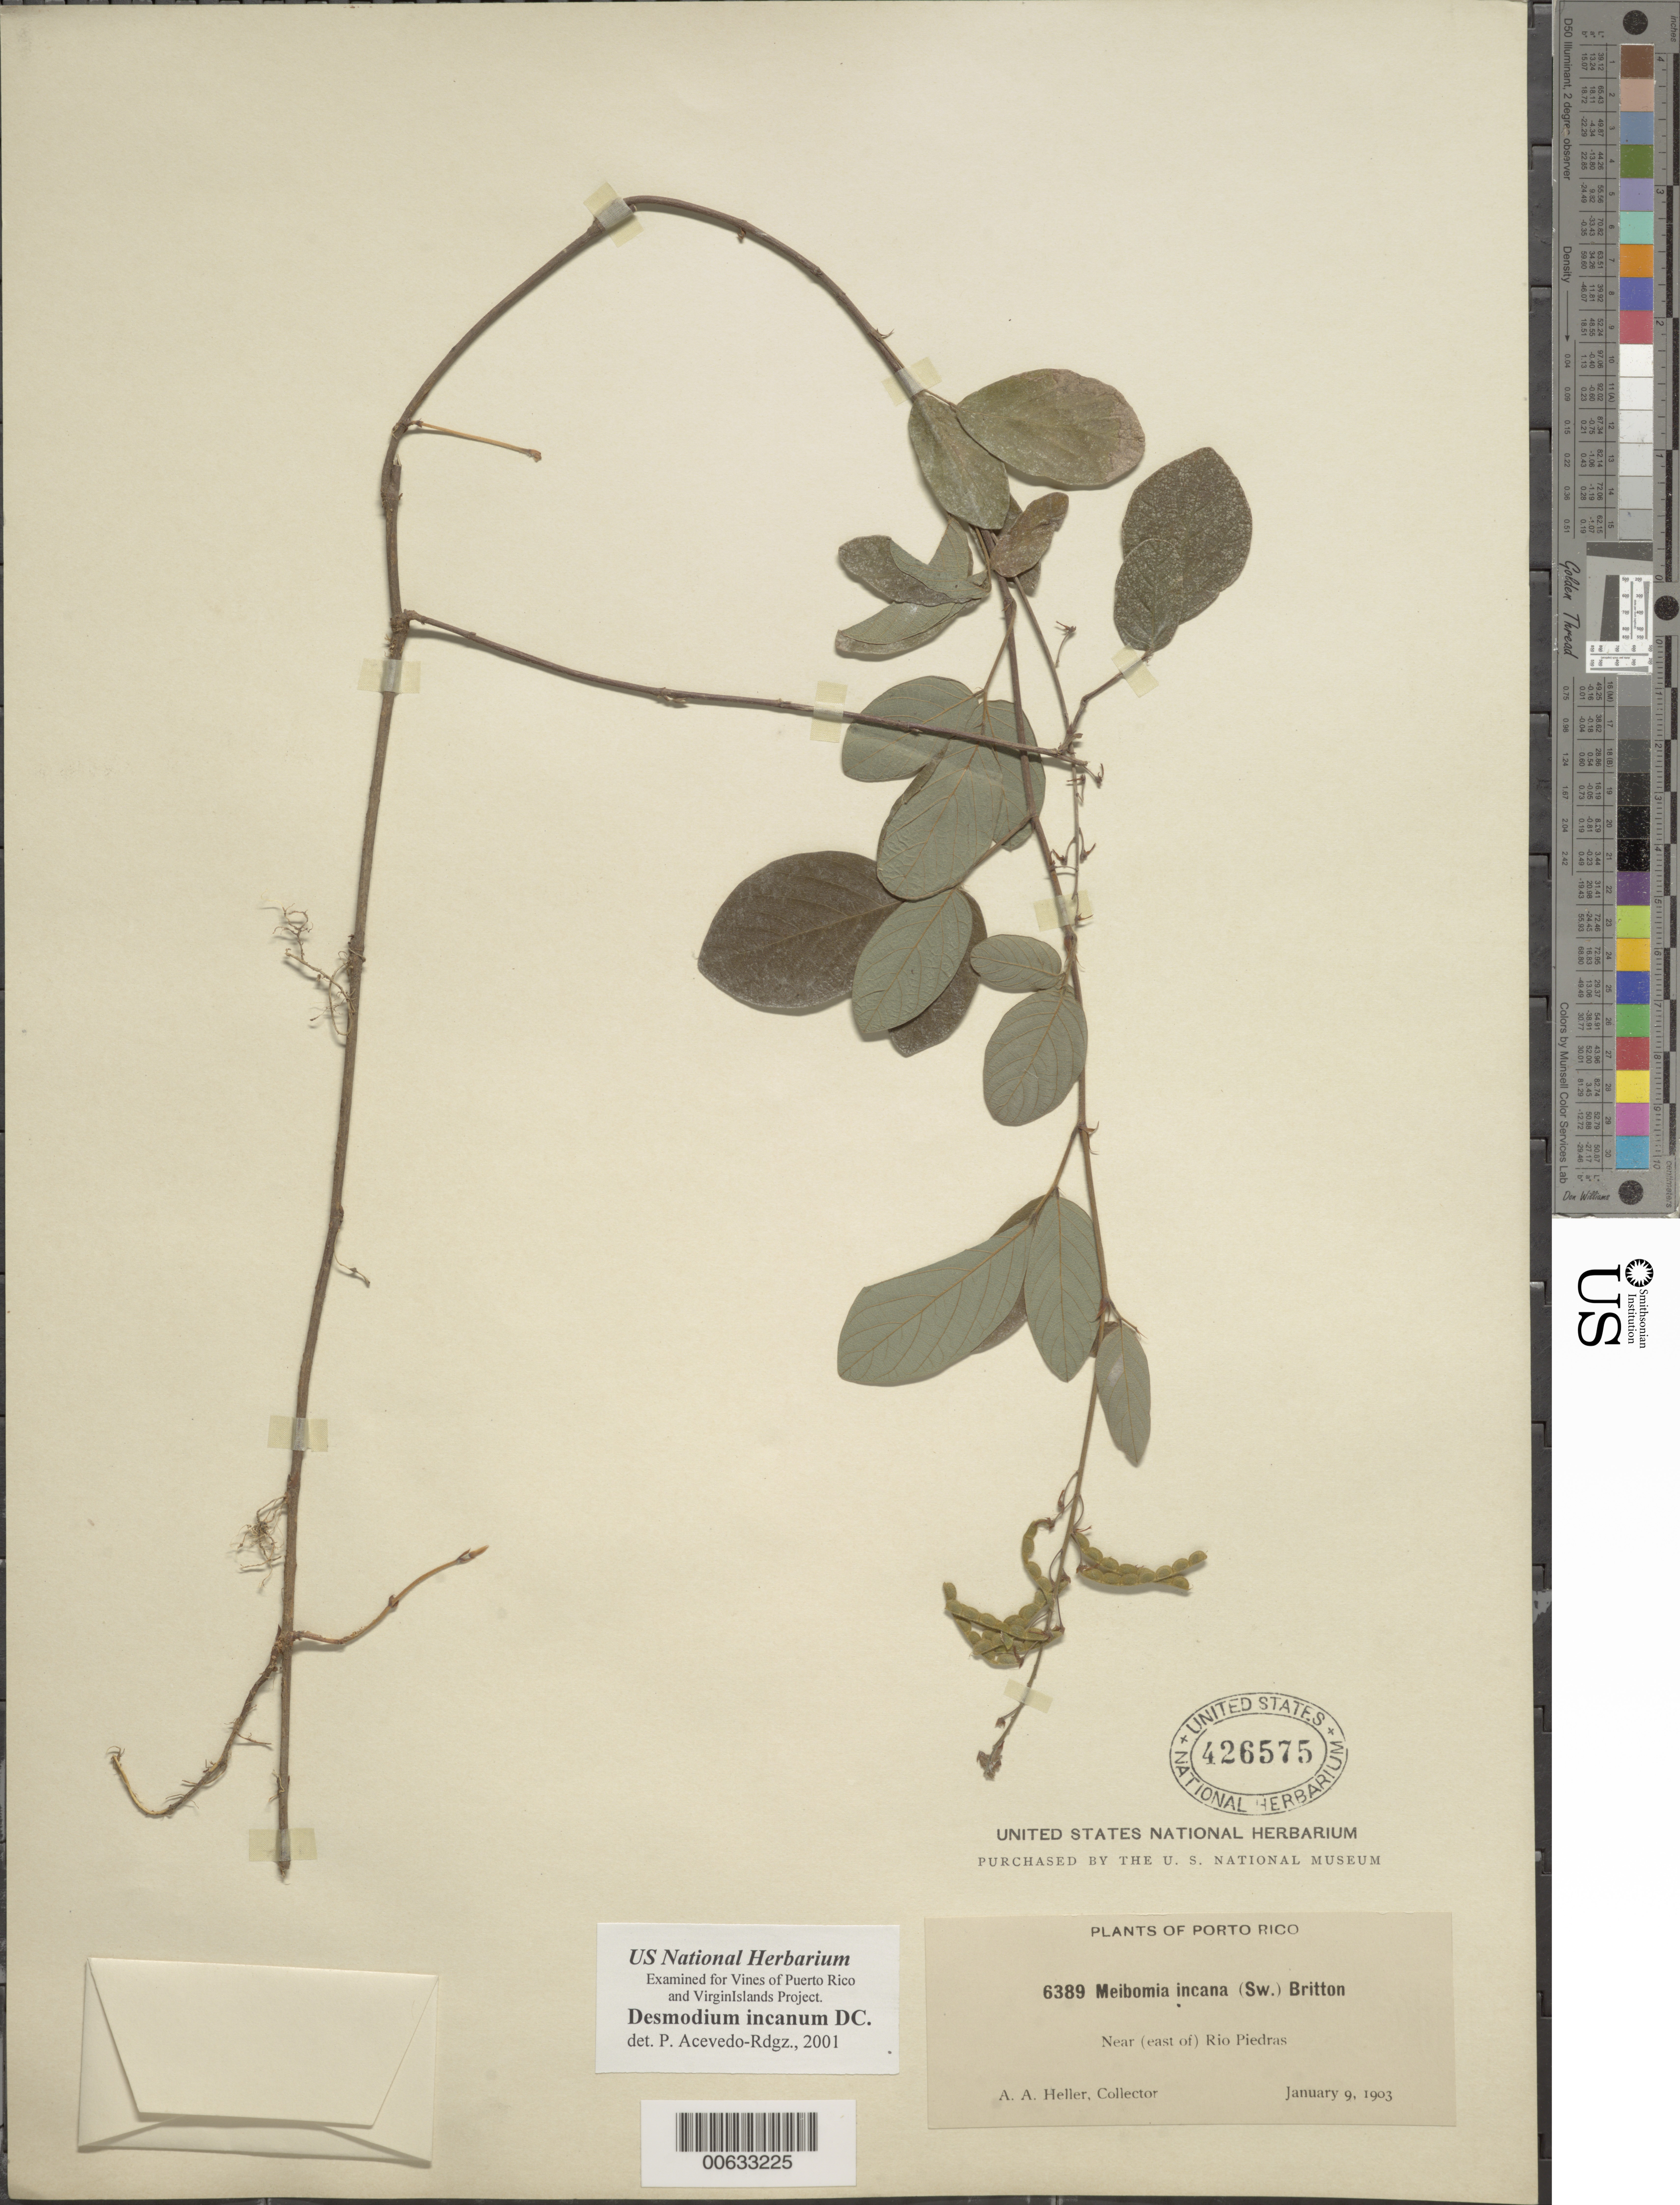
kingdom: Plantae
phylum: Tracheophyta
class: Magnoliopsida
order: Fabales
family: Fabaceae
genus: Desmodium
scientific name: Desmodium incanum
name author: (Sw.) DC.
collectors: A. A. Heller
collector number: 6389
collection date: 1903-01-09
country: Puerto Rico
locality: Porto Rico, Near (east of) Rio Piedras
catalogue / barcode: US 426575